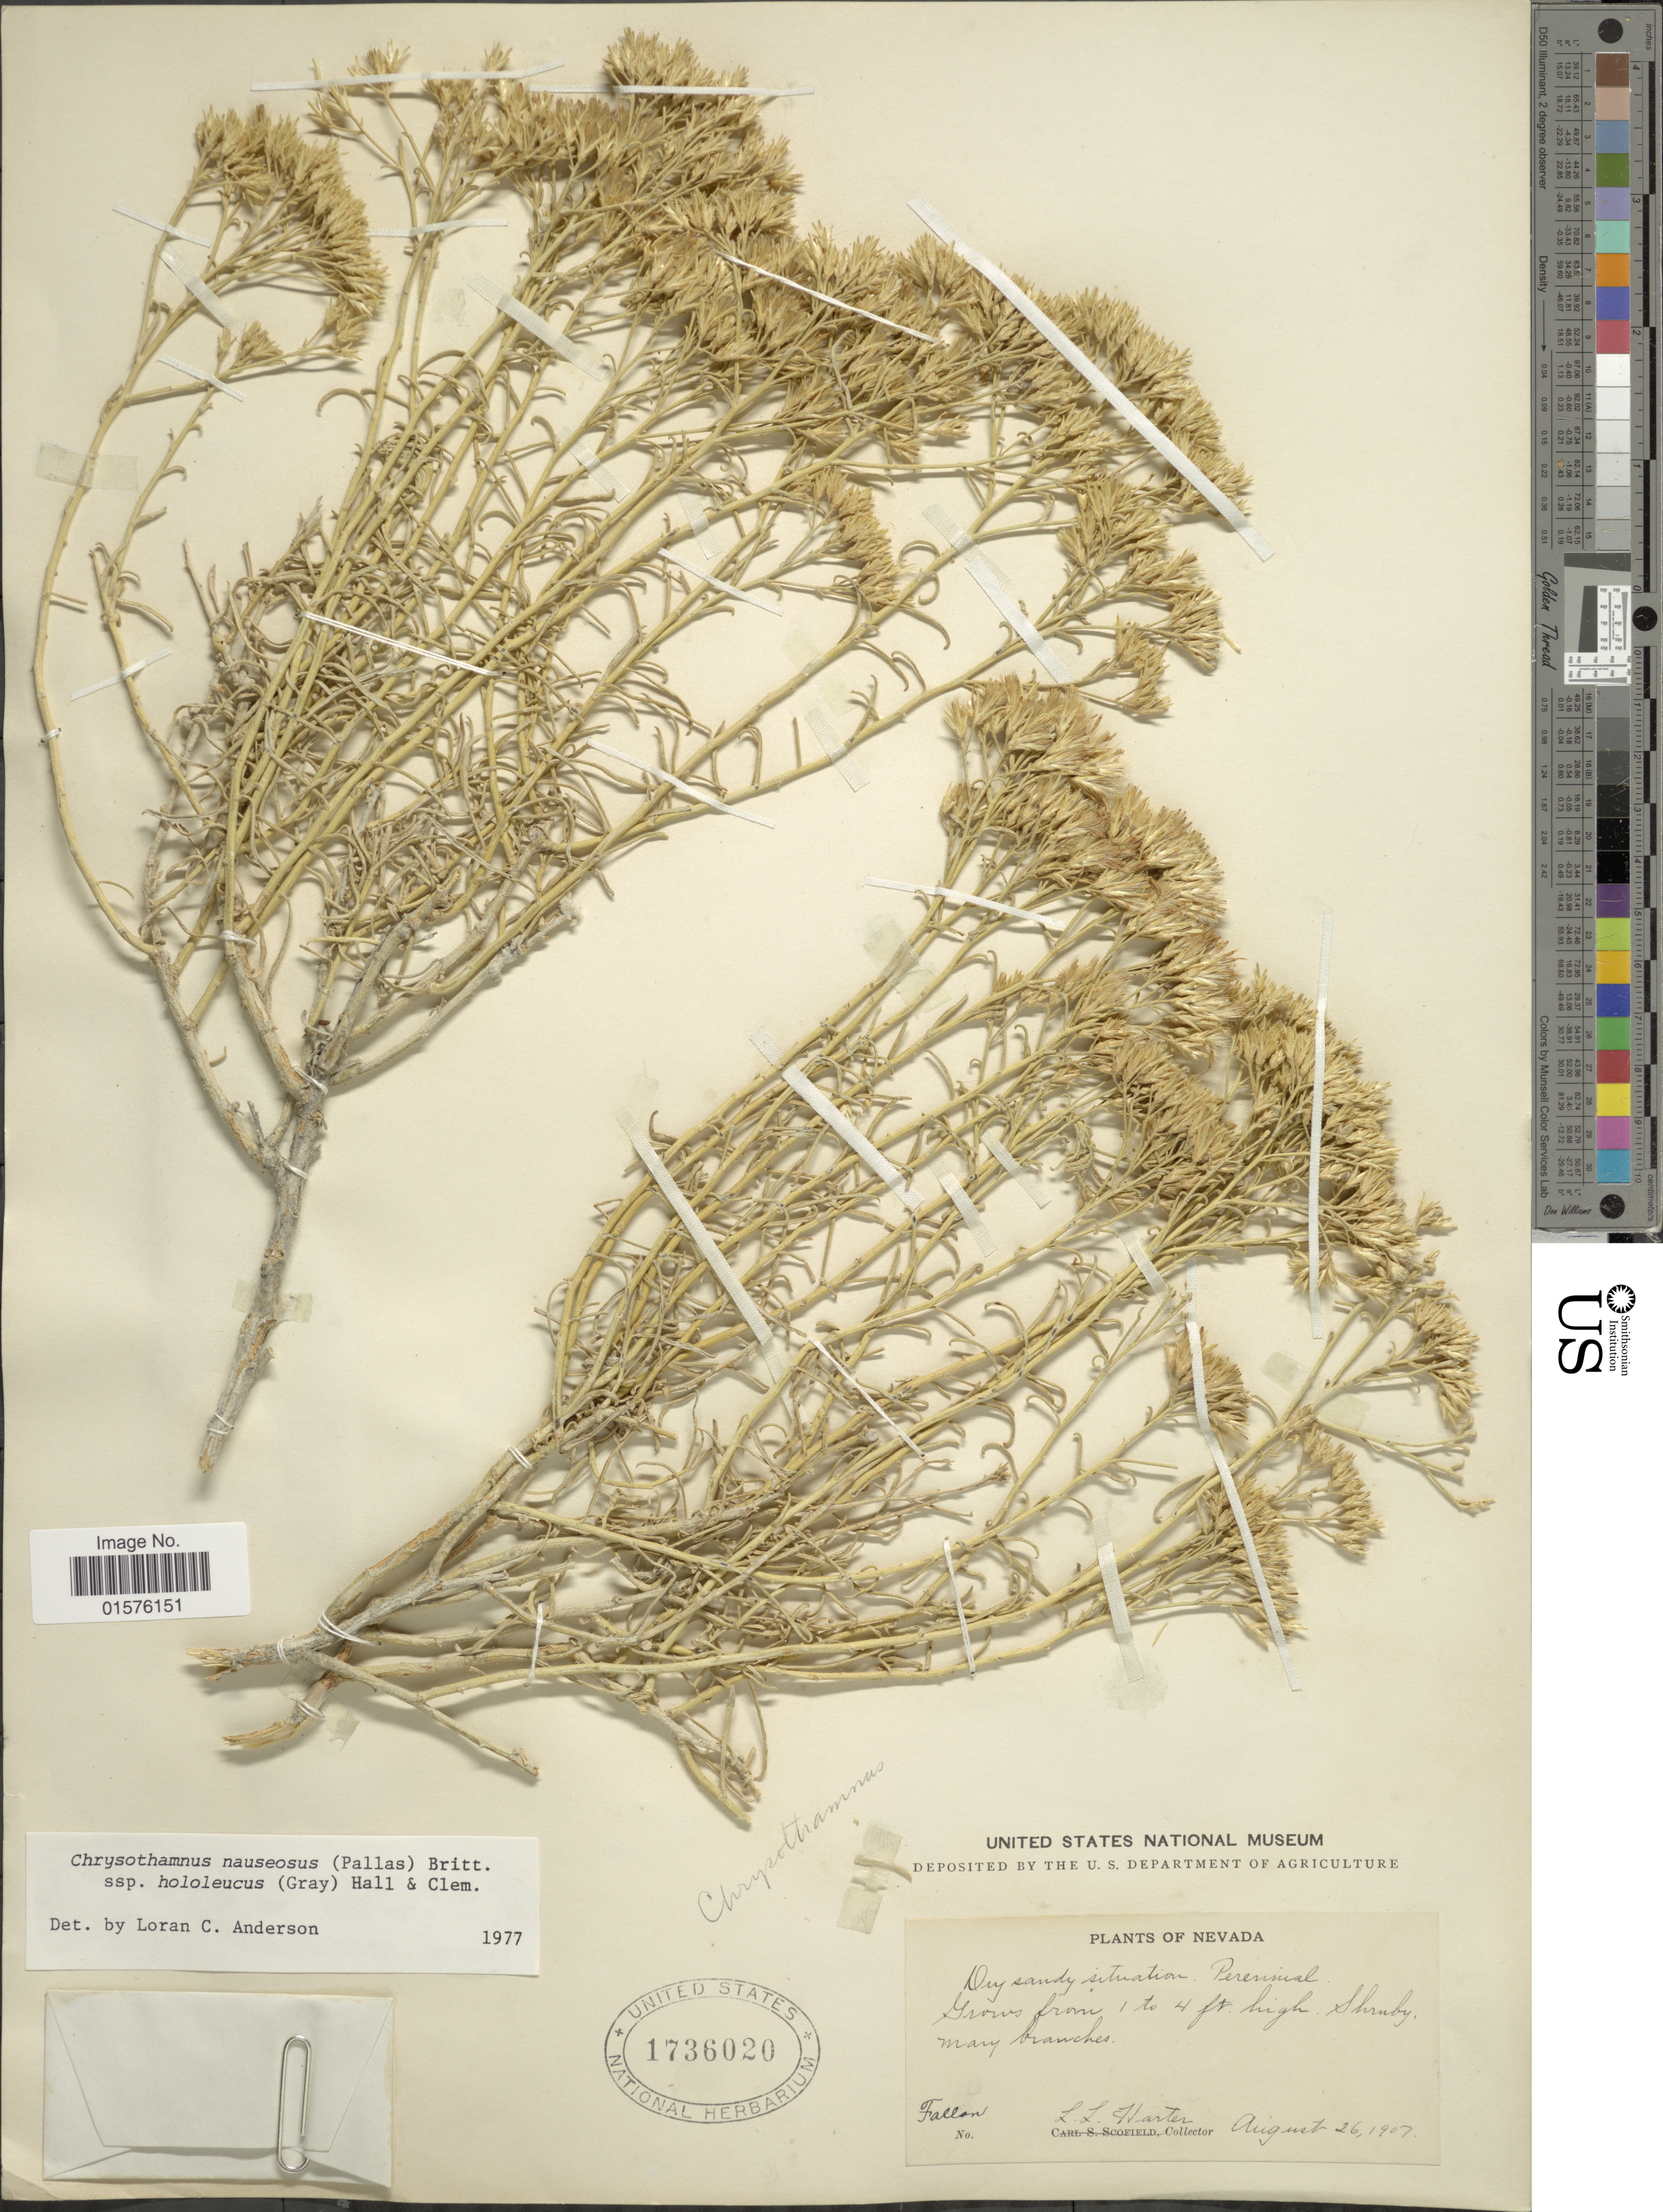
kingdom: Plantae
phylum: Tracheophyta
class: Magnoliopsida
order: Asterales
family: Asteraceae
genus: Ericameria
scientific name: Ericameria nauseosa var. hololeuca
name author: (A. Gray) G.L. Nesom & G.I. Baird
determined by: Urbatsch, Lowell E., Curator (LSU), Louisiana State University (UNITED STATES)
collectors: L. Harter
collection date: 1907-08-26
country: United States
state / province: Nevada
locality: Fallon.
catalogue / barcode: US 1736020